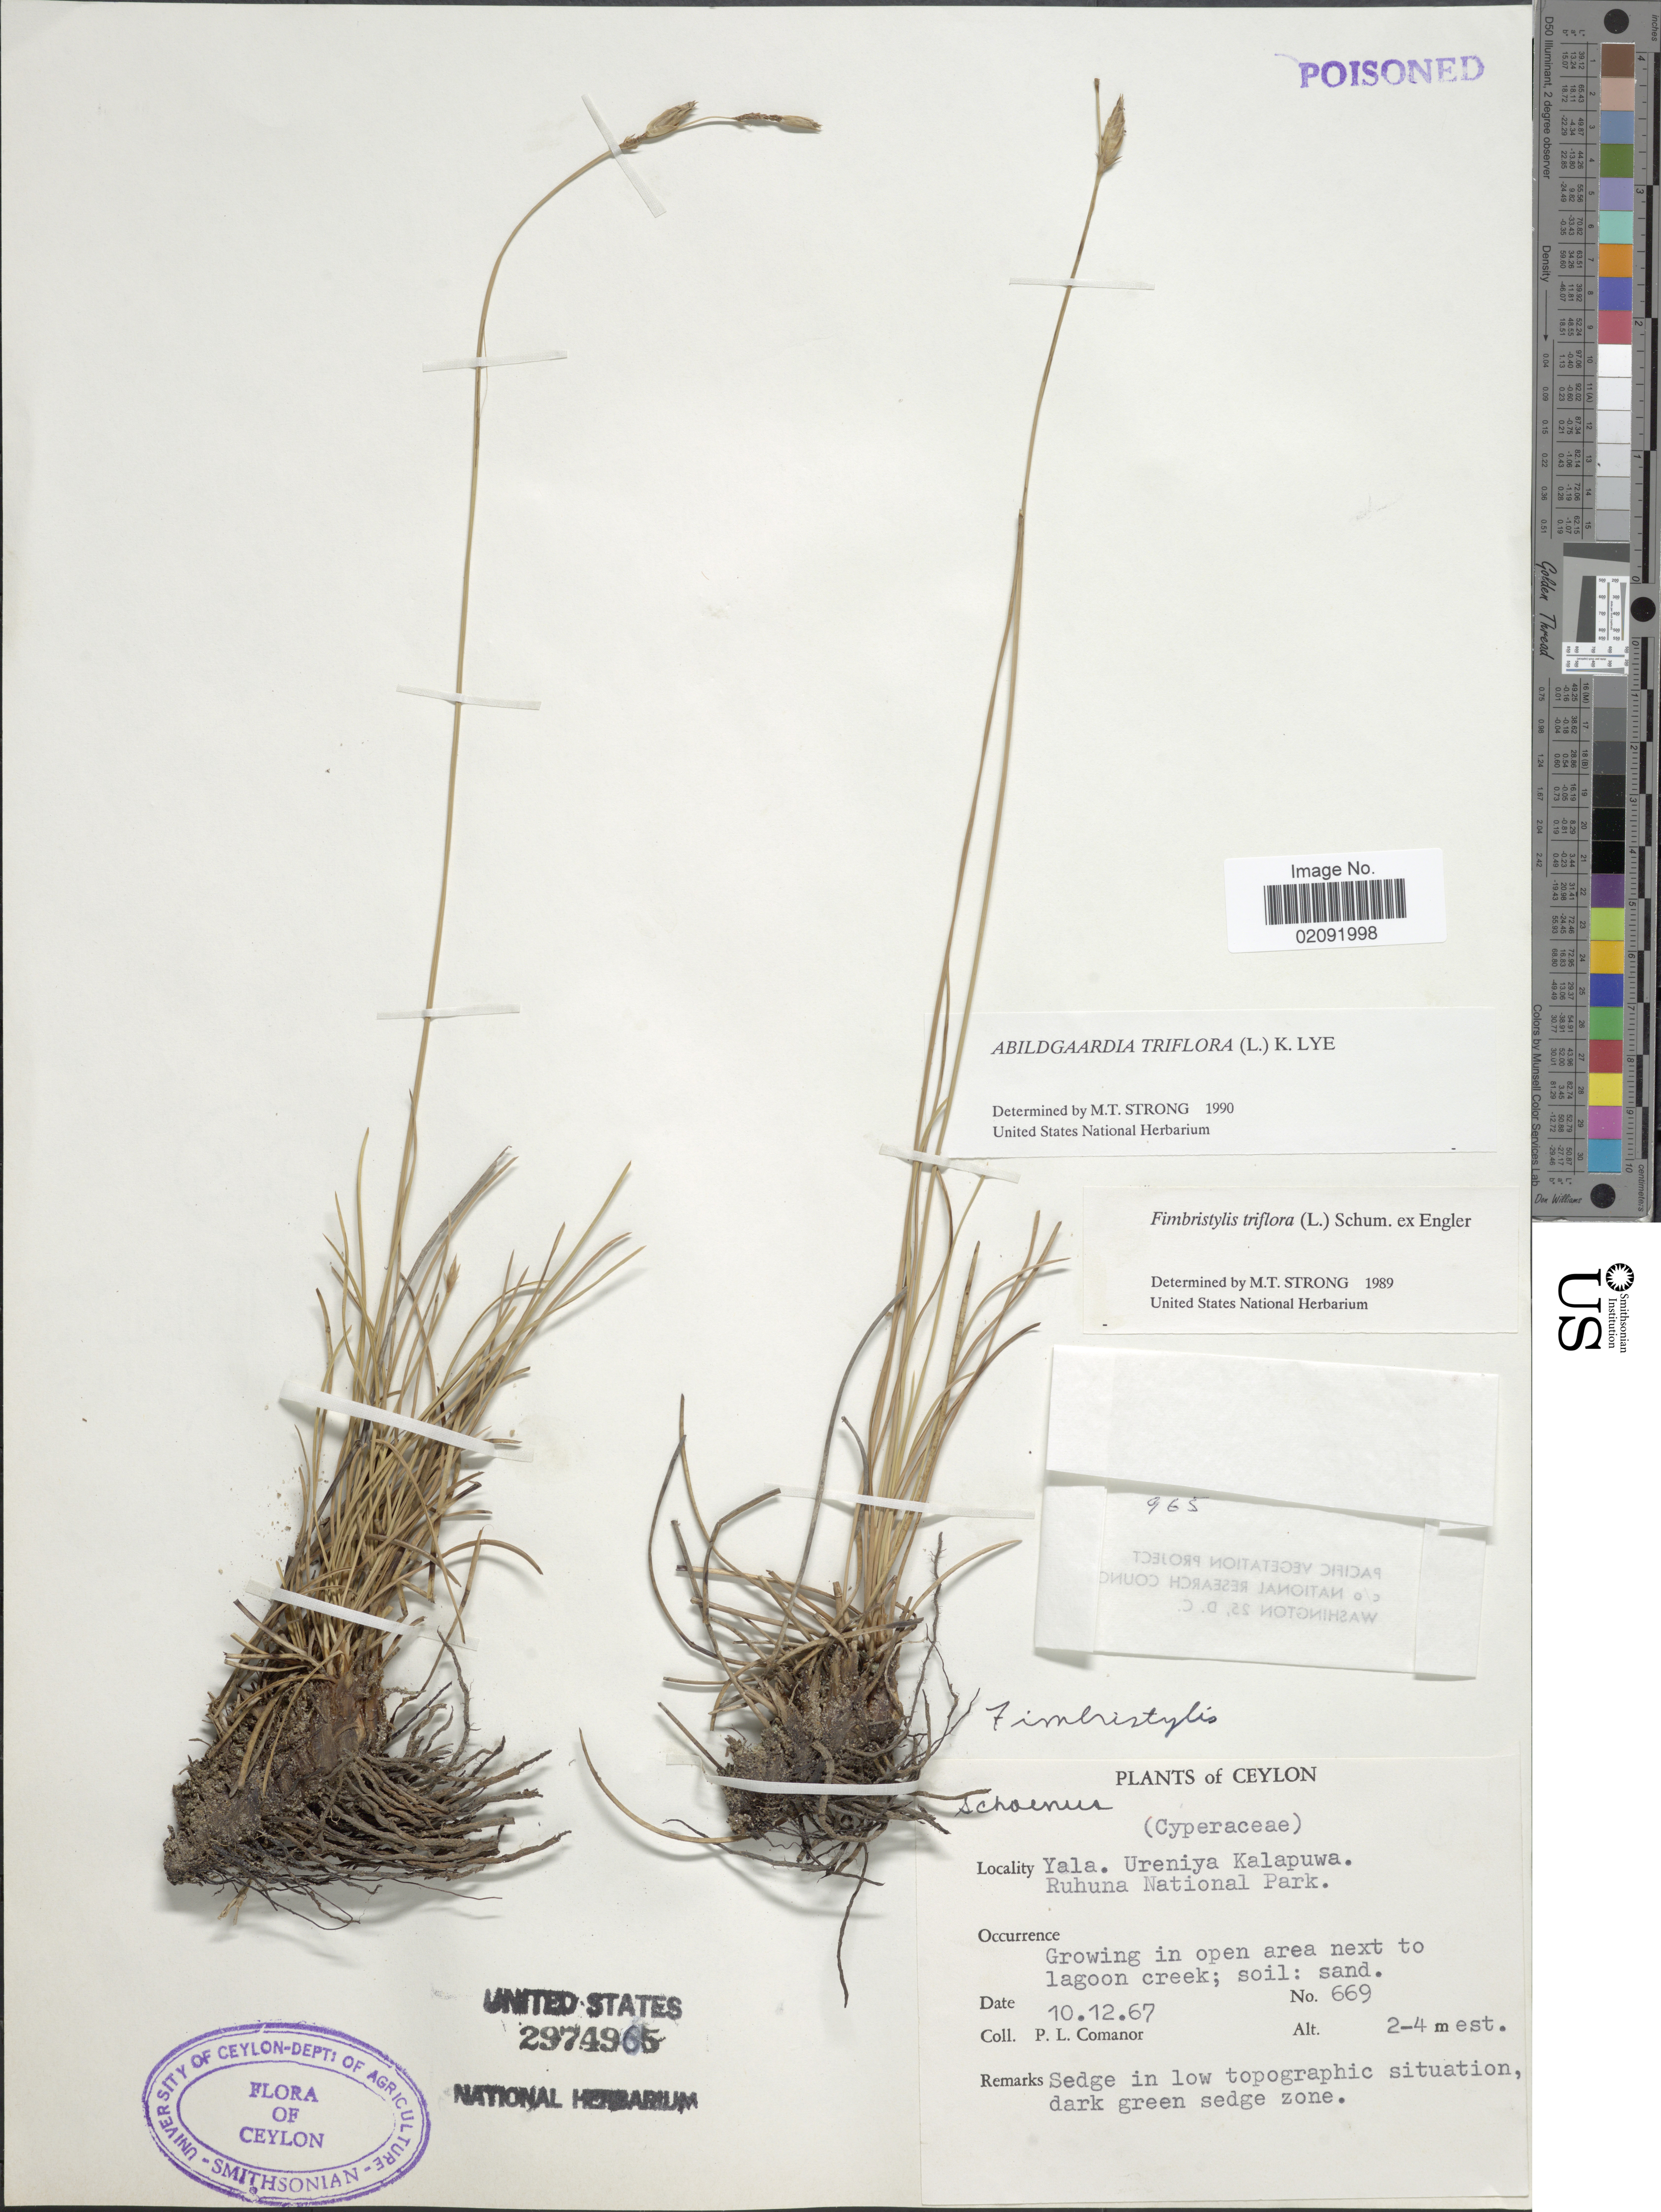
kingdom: Plantae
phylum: Tracheophyta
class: Liliopsida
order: Poales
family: Cyperaceae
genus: Abildgaardia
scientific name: Abildgaardia triflora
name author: (L.) Abeyw.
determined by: Strong, Mark T., (BOT), Smithsonian Institution - National Museum of Natural History (UNITED STATES)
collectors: P. Comanor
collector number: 669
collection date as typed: Transcribed d/m/y: 10/12/67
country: Sri Lanka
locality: Ceylon, Yala, Ureniya Kalapuwa, Ruhuna National Park, in open area next to lagoon creek.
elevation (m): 2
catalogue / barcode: US 2974965